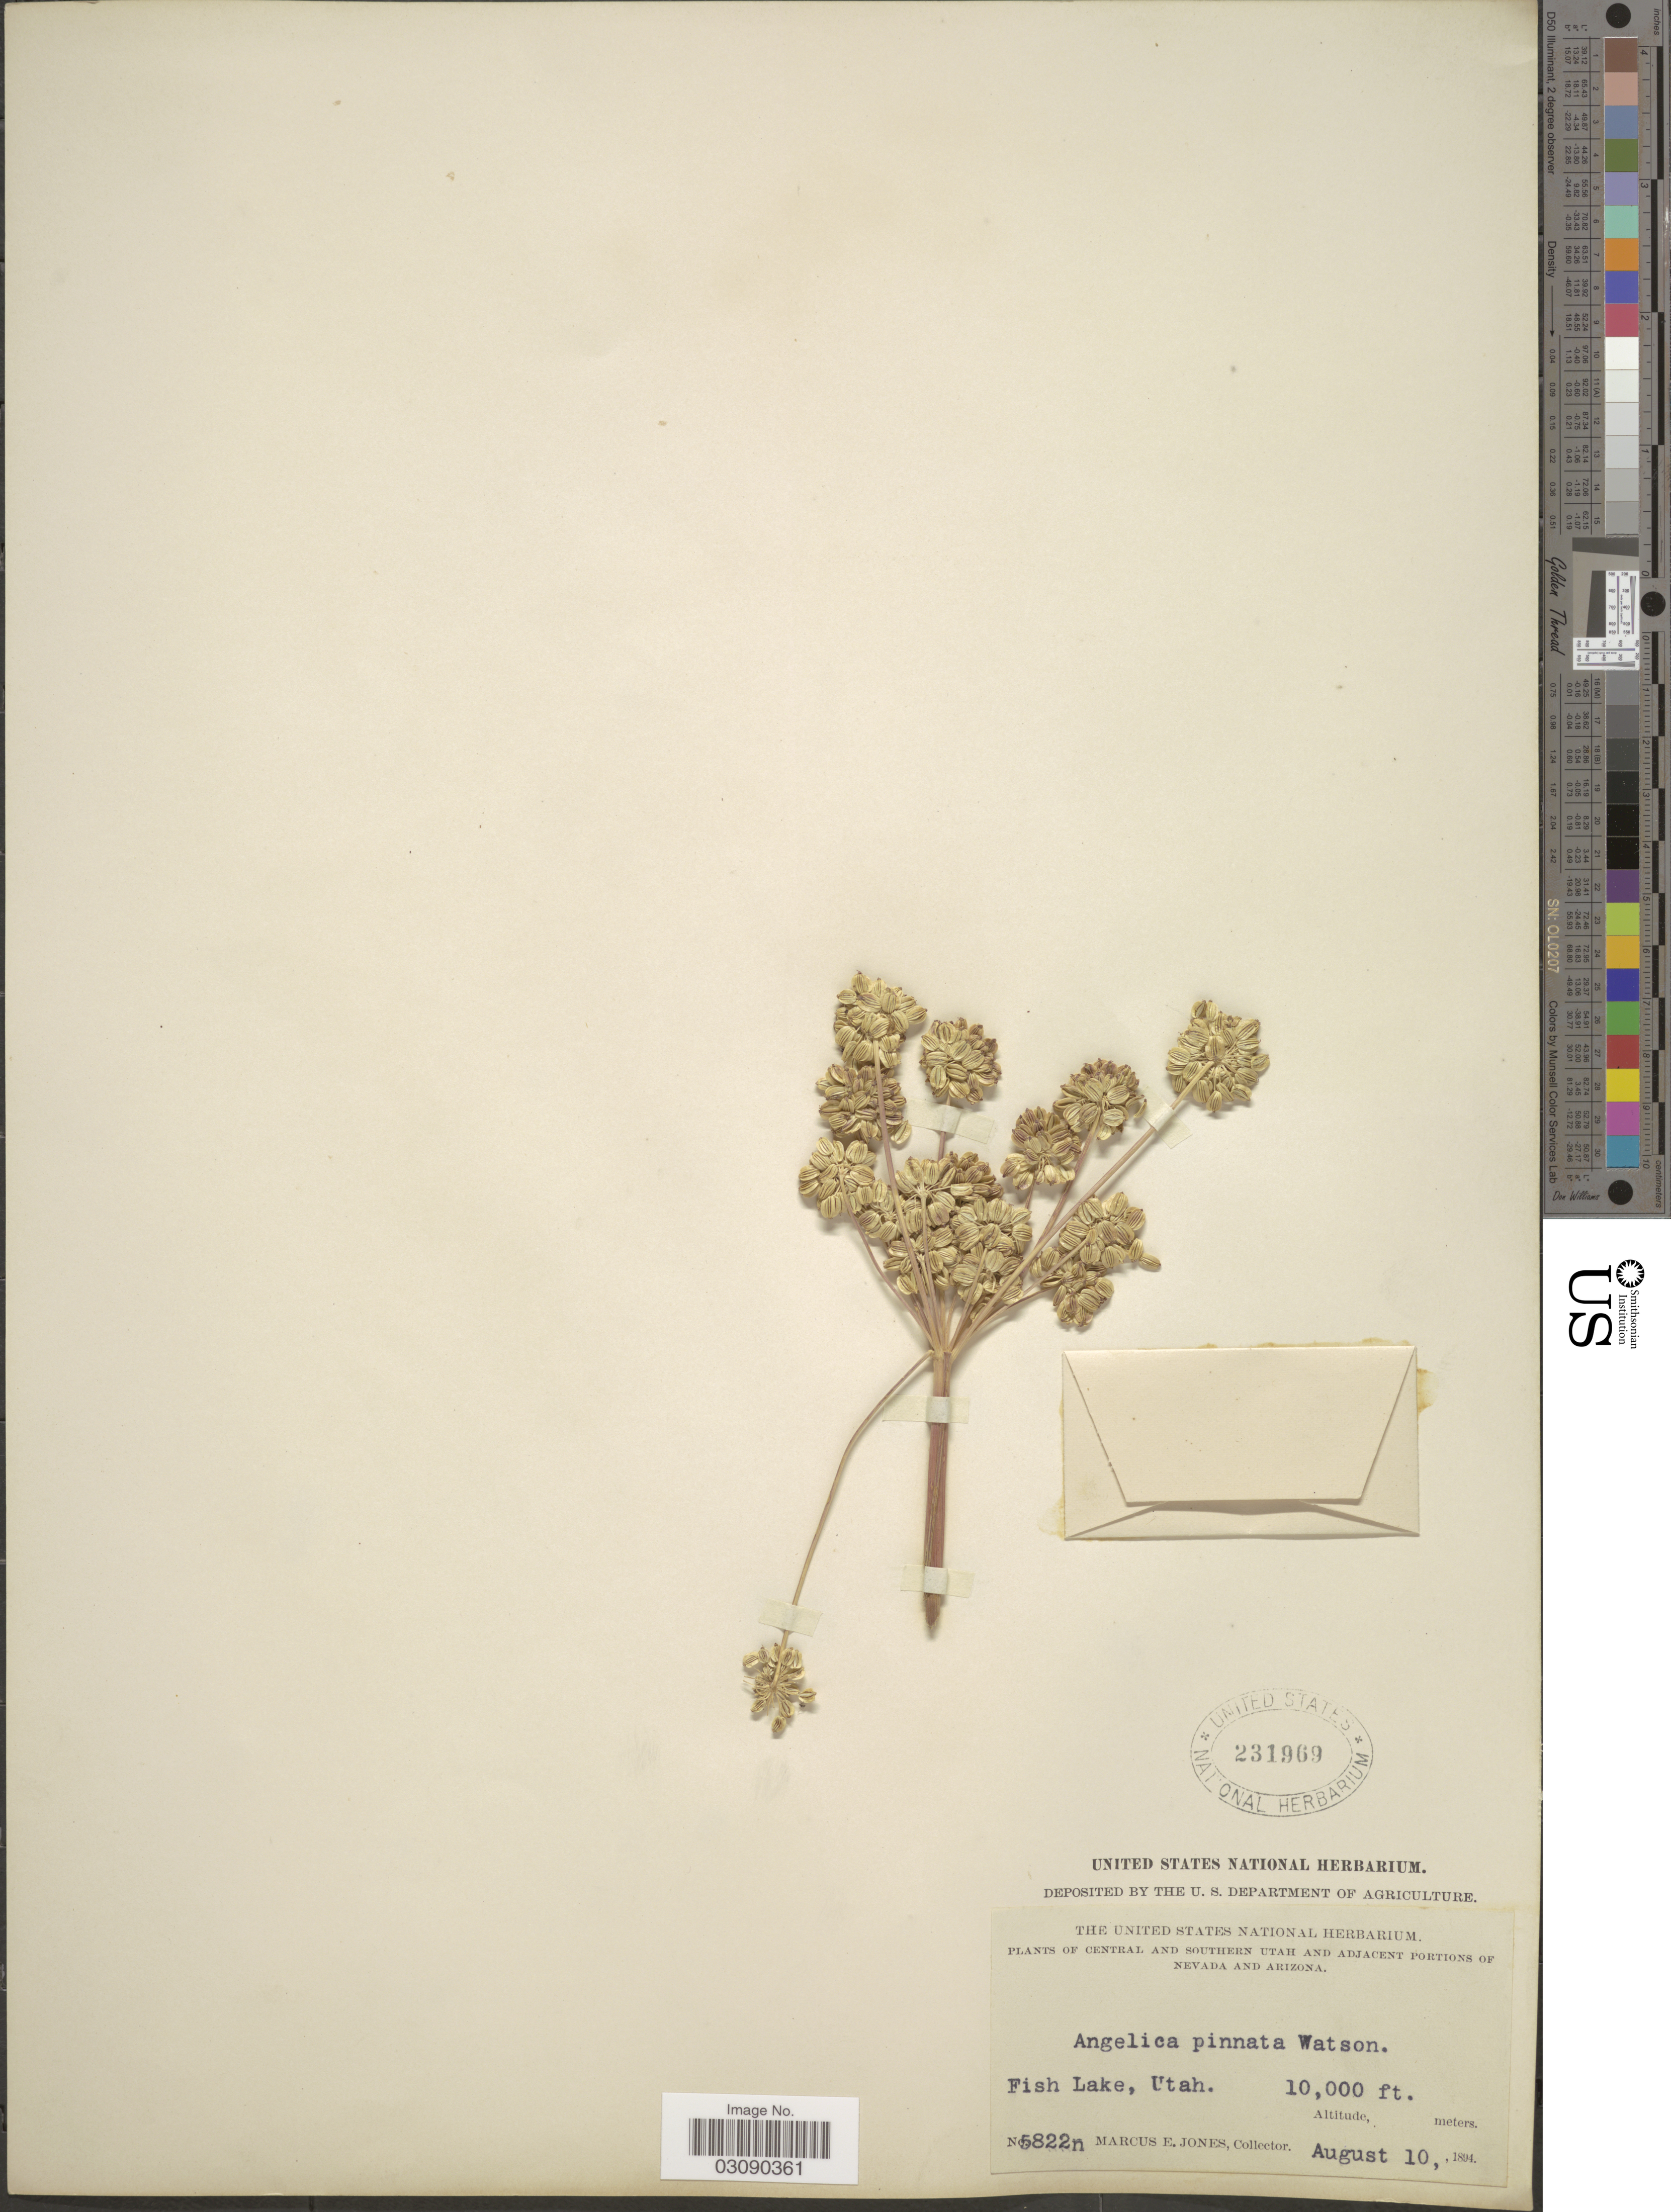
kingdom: Plantae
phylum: Tracheophyta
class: Magnoliopsida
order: Apiales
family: Apiaceae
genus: Angelica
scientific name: Angelica pinnata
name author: S. Watson in C. King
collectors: M. E. Jones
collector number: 5822n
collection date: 1894-08-10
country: United States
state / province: Utah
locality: Central and Southern Utah, Fish Lake.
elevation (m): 3048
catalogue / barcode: US 231969